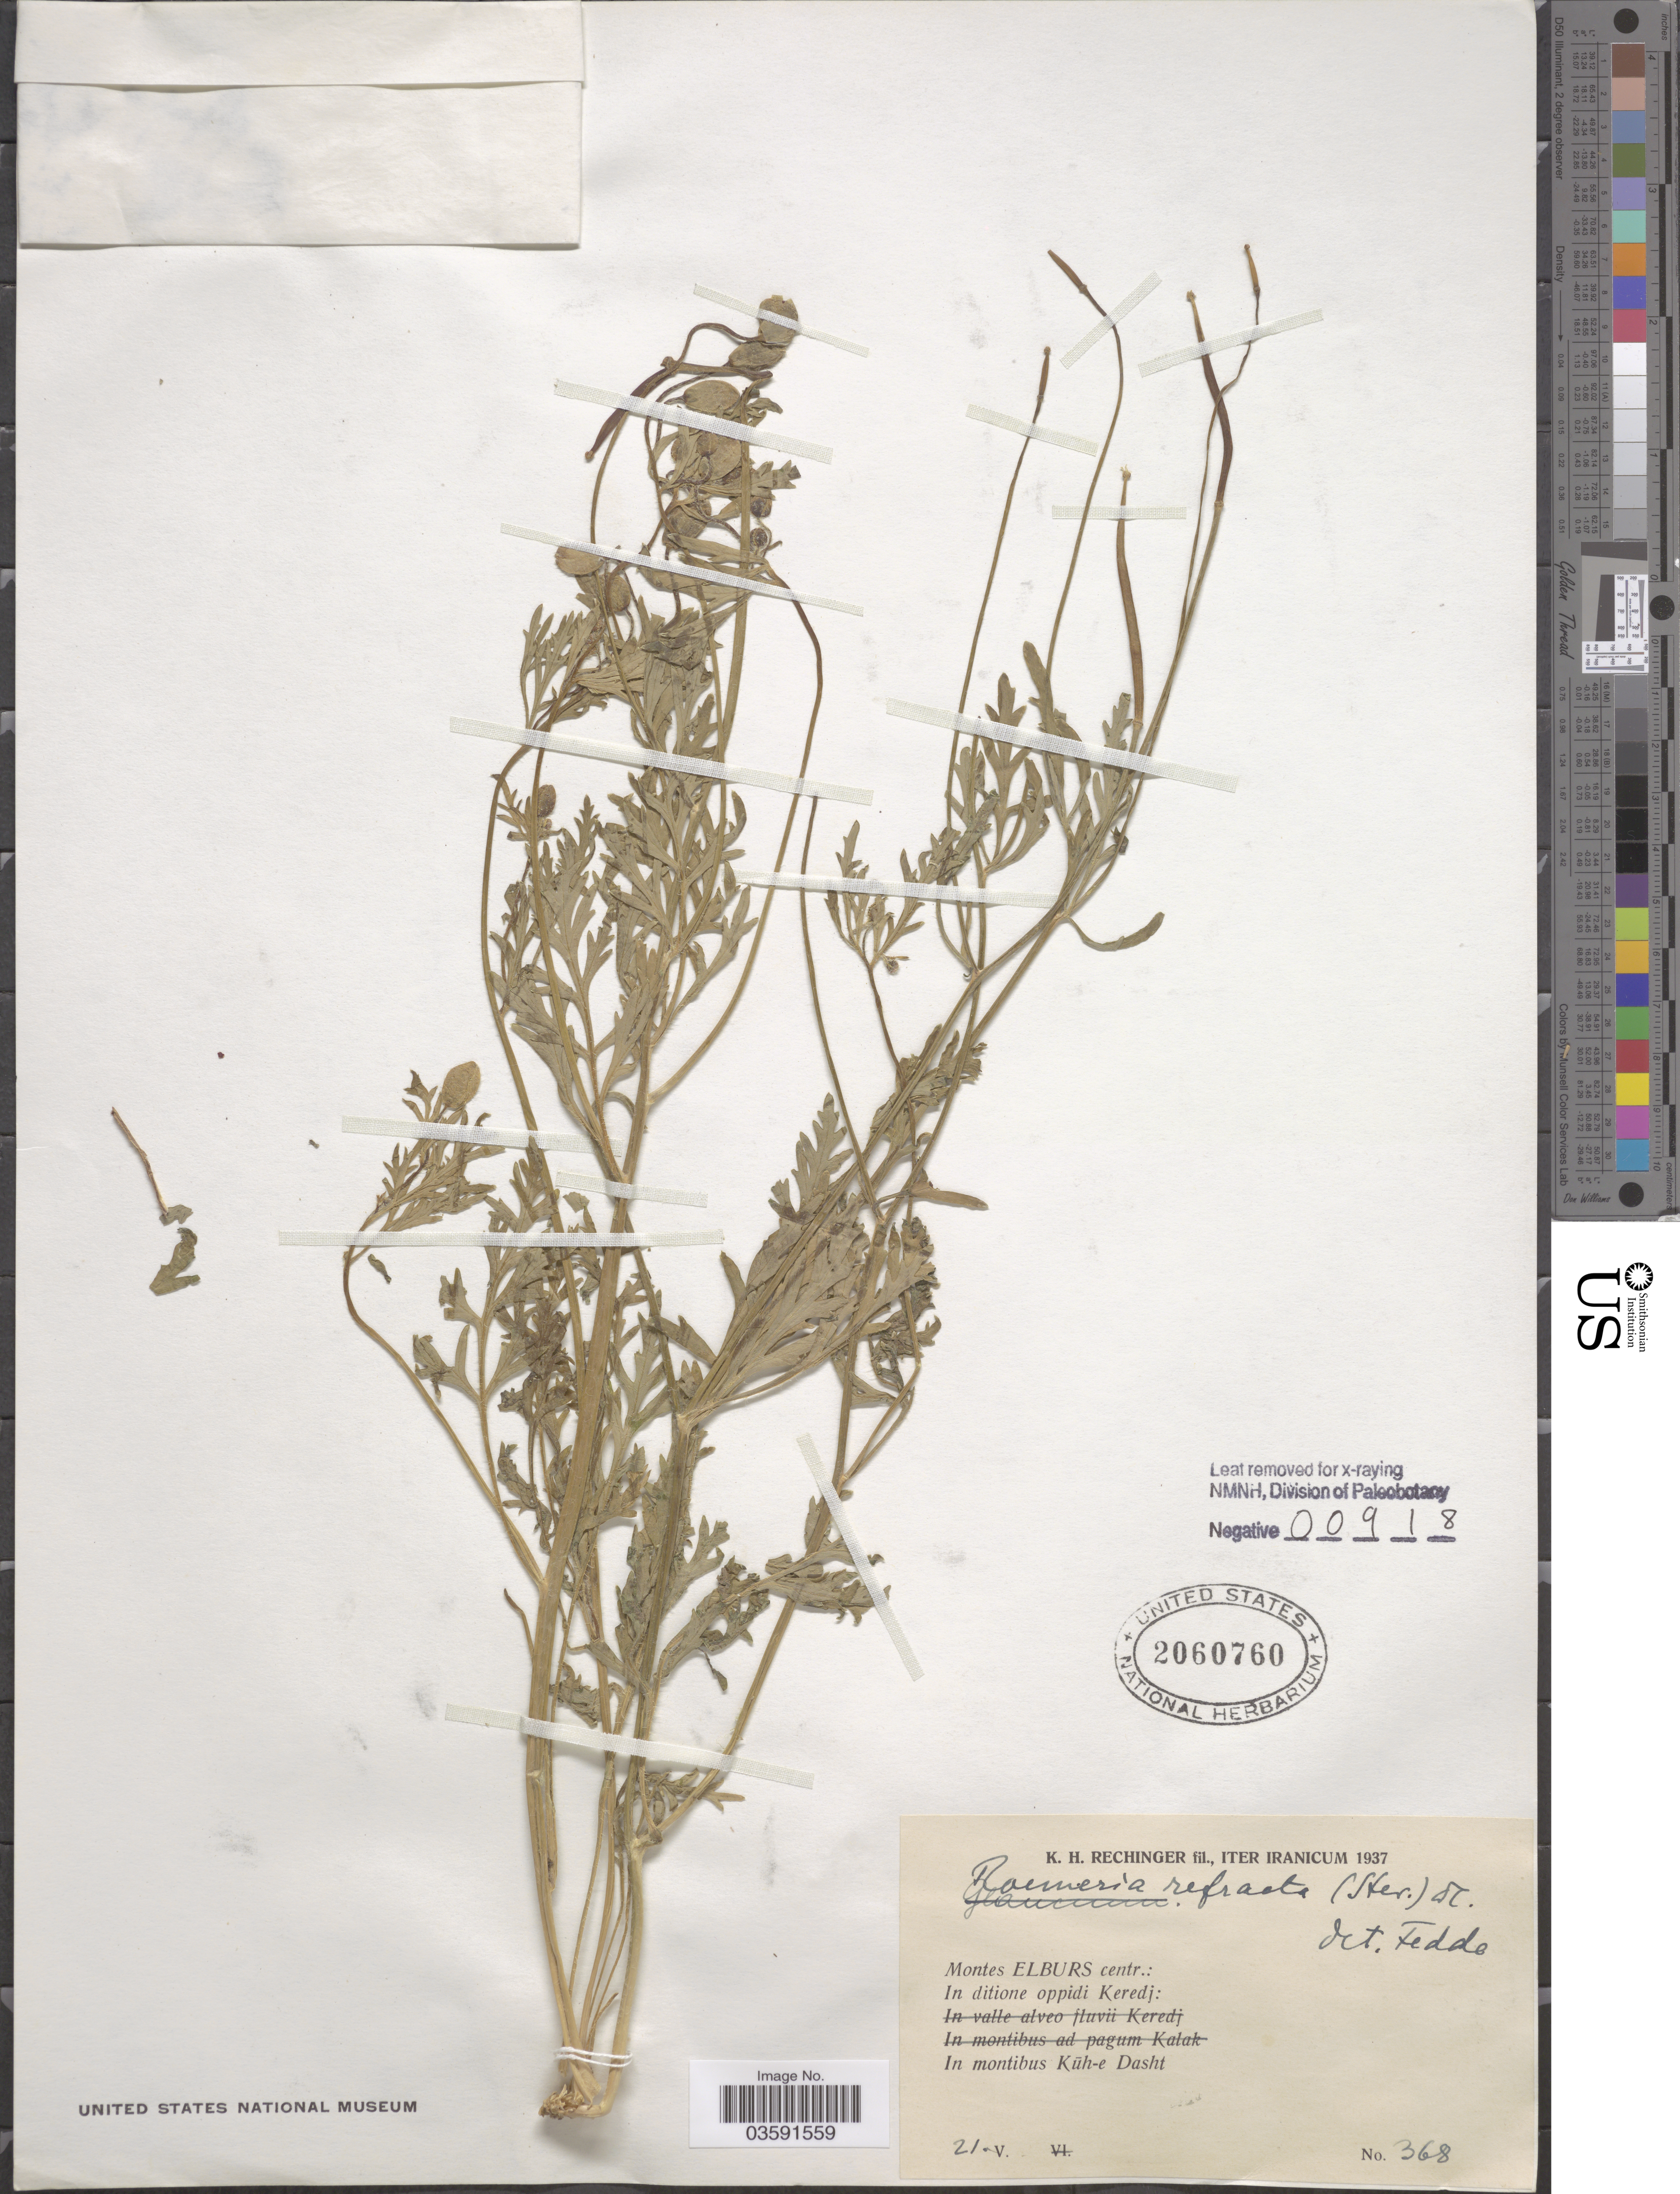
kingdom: Plantae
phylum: Tracheophyta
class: Magnoliopsida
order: Ranunculales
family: Papaveraceae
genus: Papaver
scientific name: Papaver refractum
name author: (DC.) K.-F.Günther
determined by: Strong, M. T., (US), Smithsonian Institution - National Museum of Natural History (UNITED STATES)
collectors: K. H. Rechinger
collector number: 368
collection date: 1937-05-21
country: Iran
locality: Iter Iranicum. Montes Elburs centr.: In ditione oppidi Keredj: In montibus Kūh-e Dasht.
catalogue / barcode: US 2060760